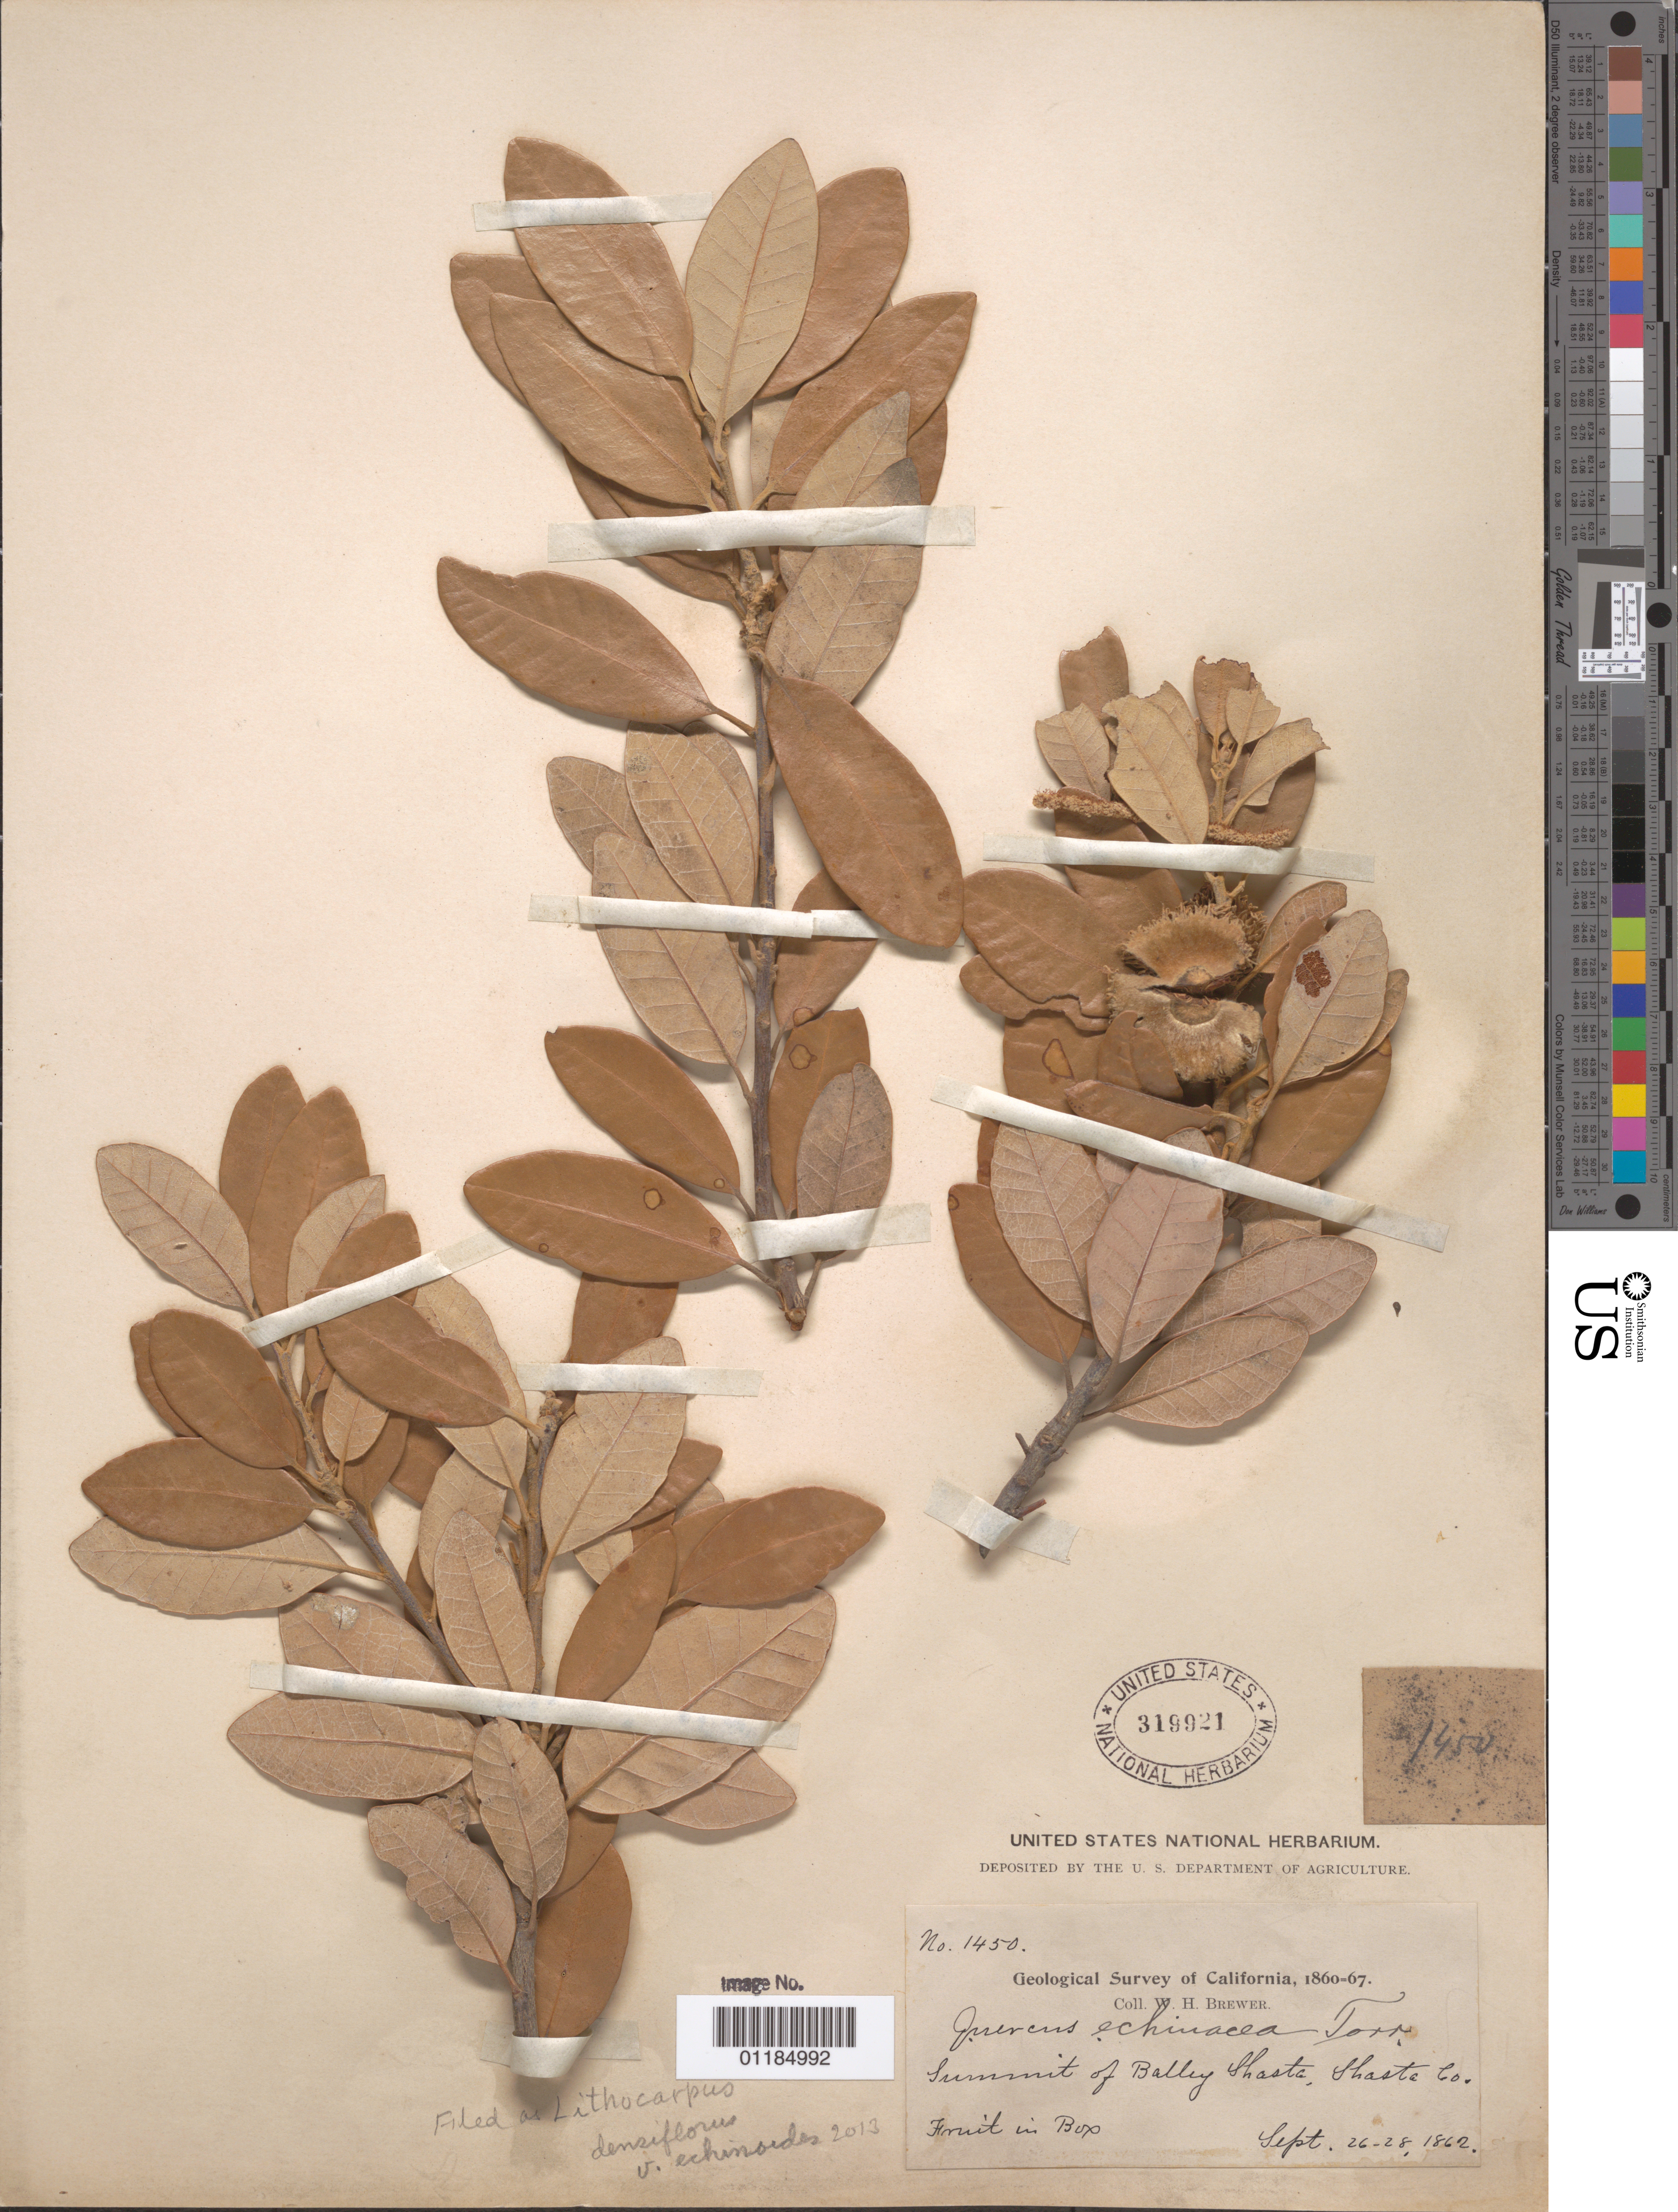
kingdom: Plantae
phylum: Tracheophyta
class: Magnoliopsida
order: Fagales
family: Fagaceae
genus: Notholithocarpus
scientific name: Notholithocarpus densiflorus var. densiflorus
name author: (Hook. & Arn.) P. S. Manos et al.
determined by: Chen, Xi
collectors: W. H. Brewer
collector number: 1450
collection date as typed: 26 Sep 1862 to 28 Sep 1862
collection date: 1862-09-26/1862-09-28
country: United States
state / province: California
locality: Summit of Balley Shasta.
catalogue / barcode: US 319921